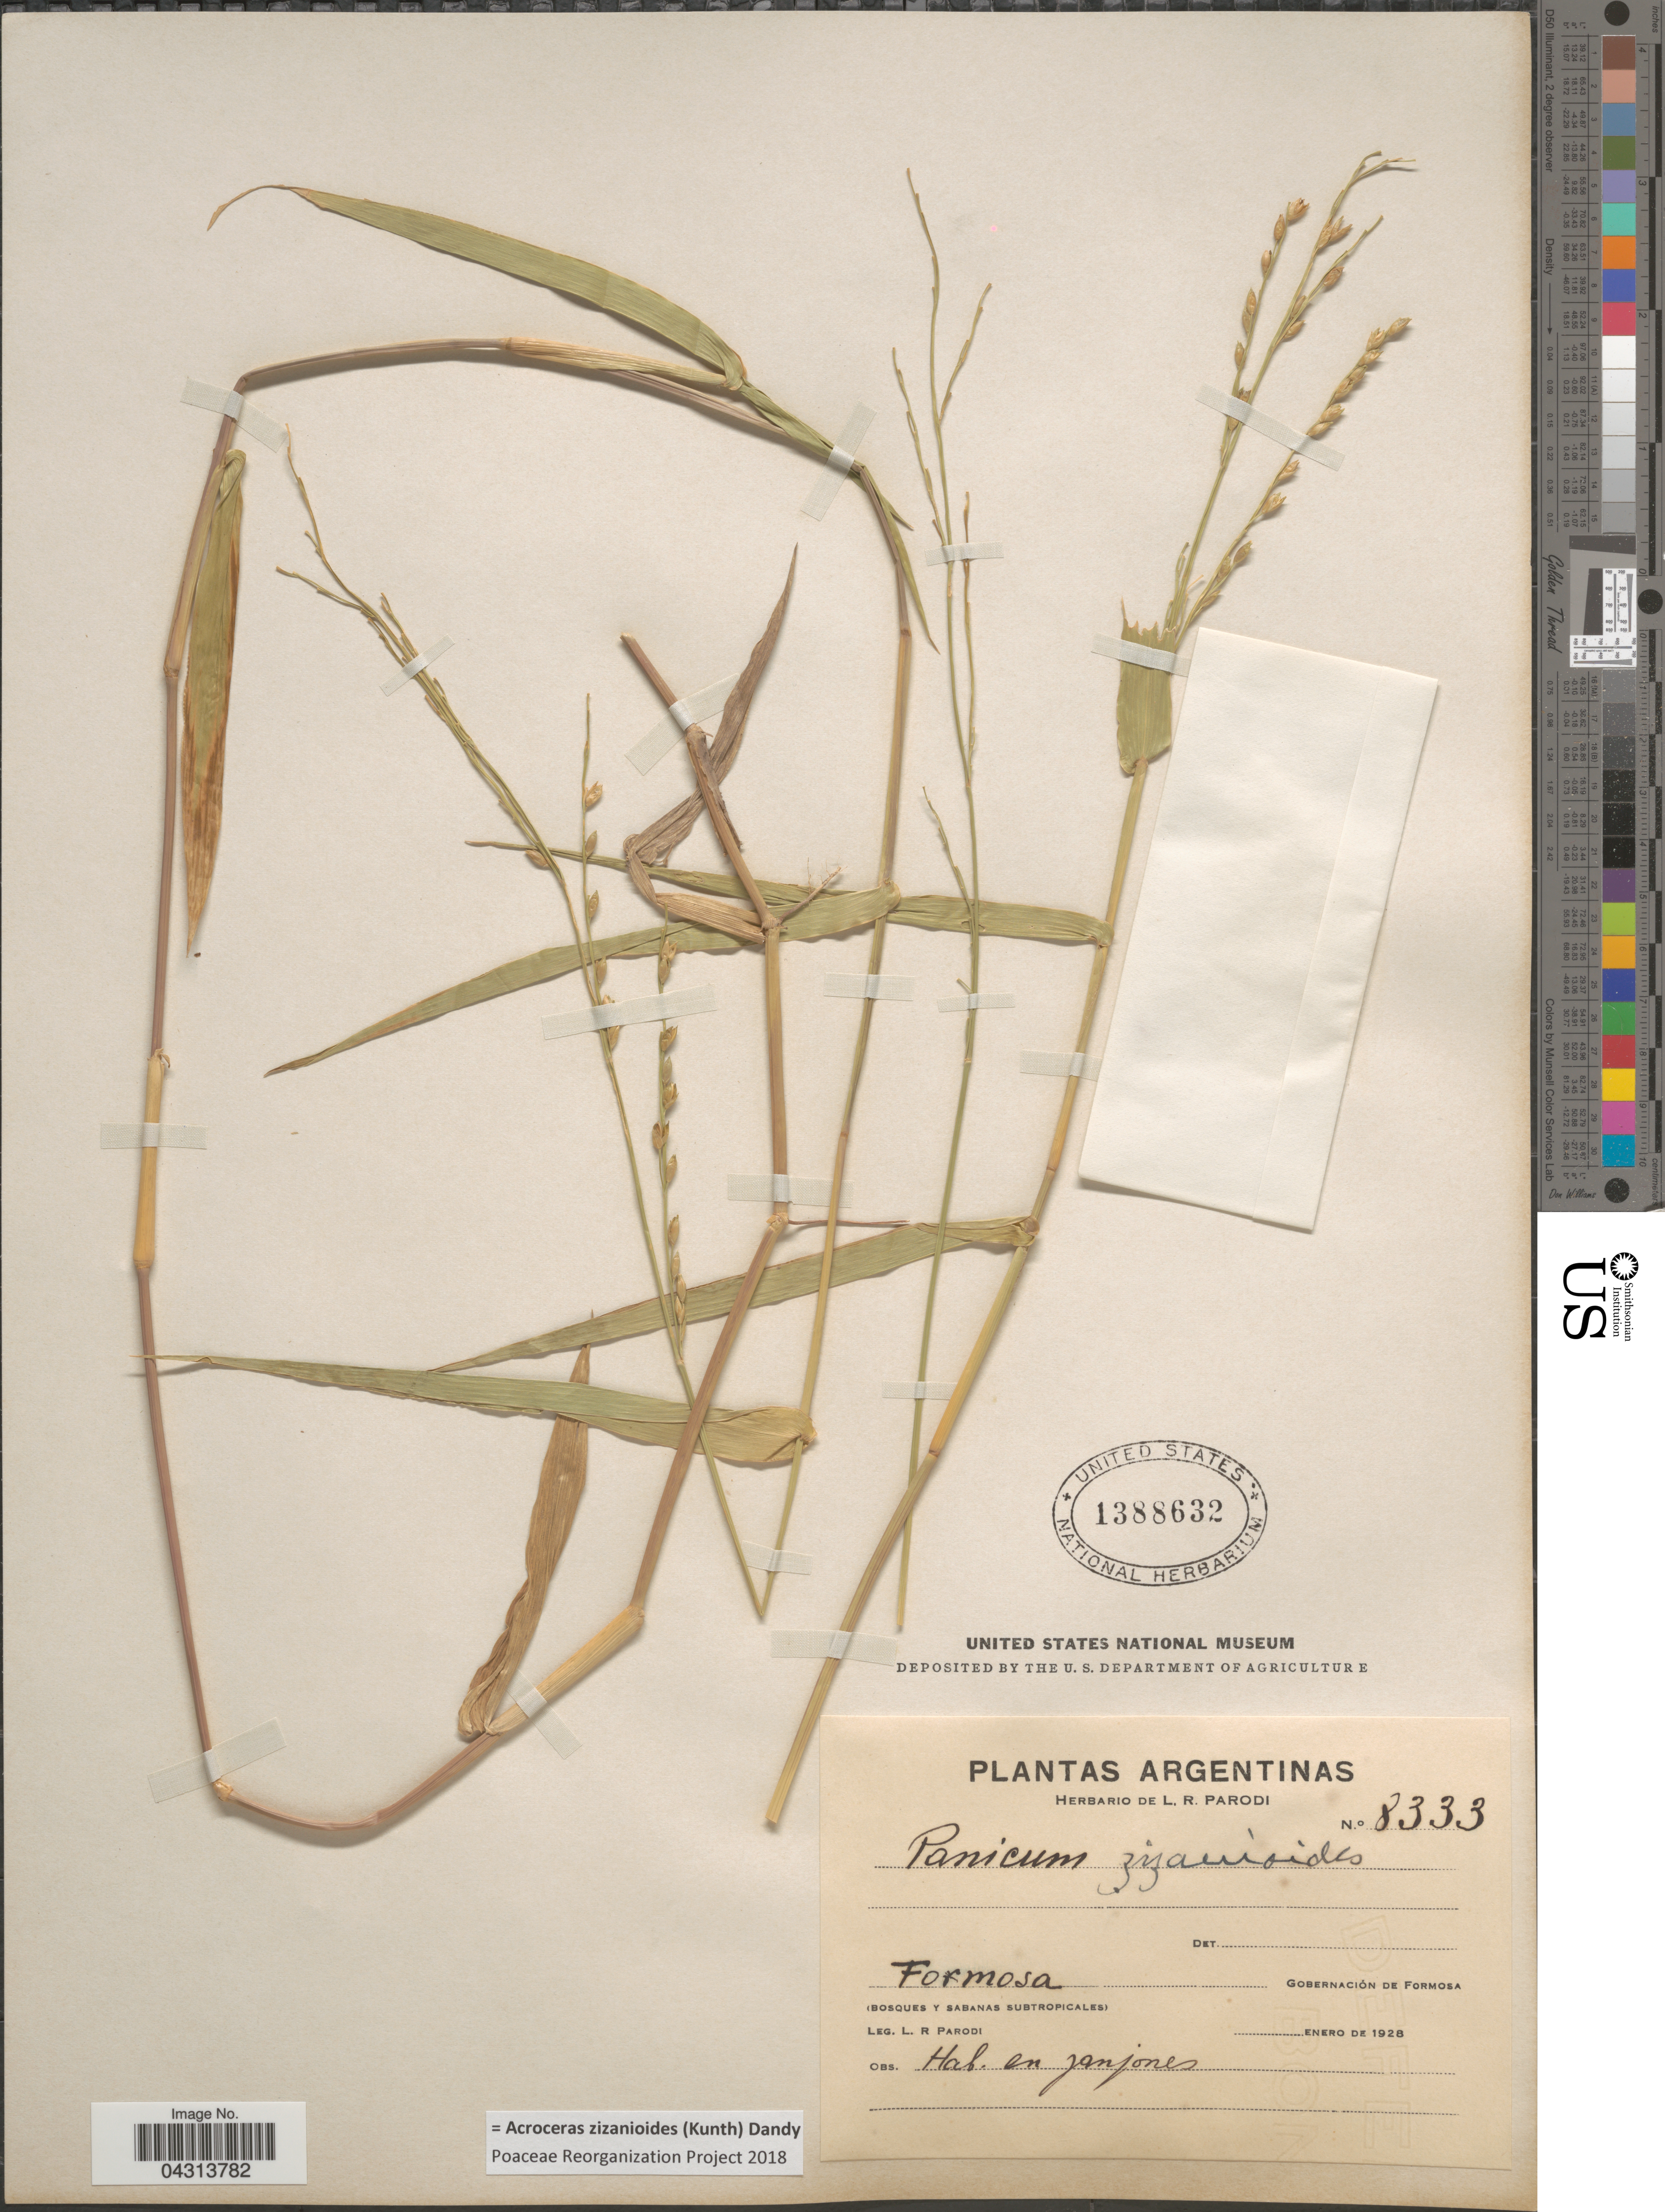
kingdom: Plantae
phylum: Tracheophyta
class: Liliopsida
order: Poales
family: Poaceae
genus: Acroceras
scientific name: Acroceras zizanioides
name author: (Kunth) Dandy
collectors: L. R. Parodi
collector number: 8333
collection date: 1928-01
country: Argentina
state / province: Formosa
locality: Gobernación de Formosa.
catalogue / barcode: US 1388632